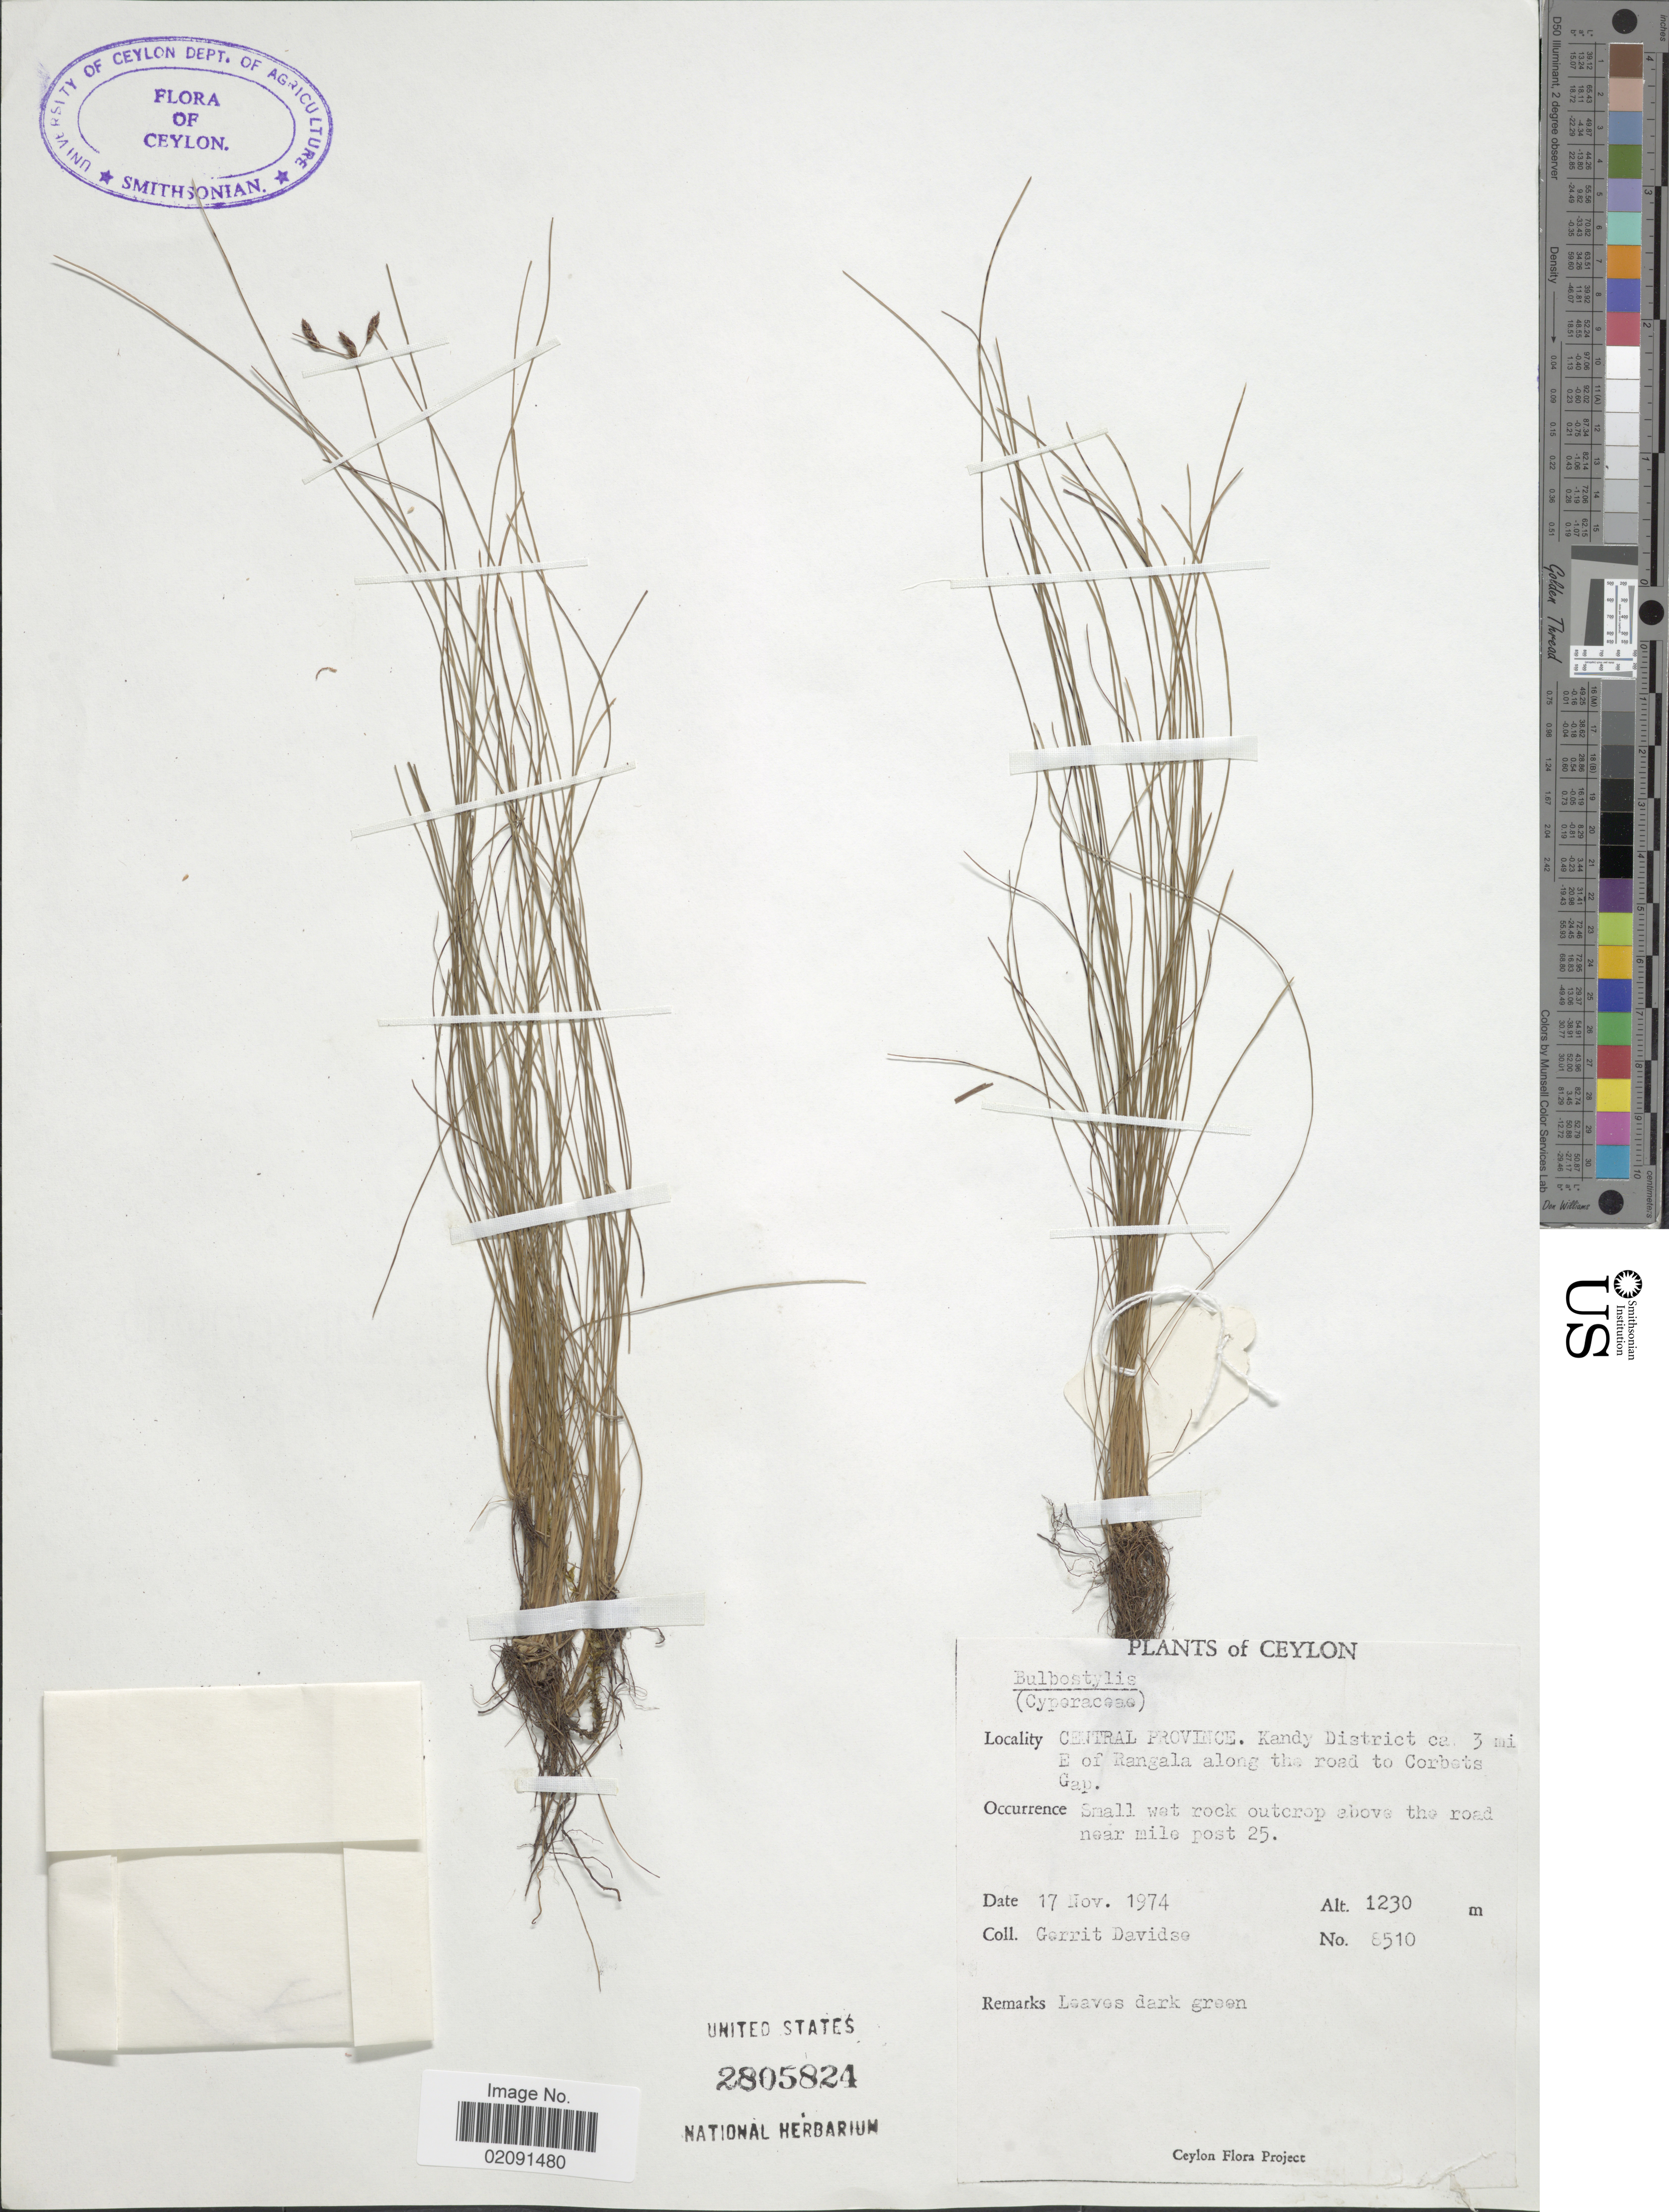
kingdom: Plantae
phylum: Tracheophyta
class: Liliopsida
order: Poales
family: Cyperaceae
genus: Bulbostylis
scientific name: Bulbostylis sp.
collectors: G. Davidse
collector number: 8510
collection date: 1974-11-17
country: Sri Lanka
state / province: Central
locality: Kandy District, ca. 3 mi. E of Rangala along the road to Corbets Gap, small wet rock outcrop above the road near mile post 25.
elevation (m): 1230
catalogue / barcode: US 2805824